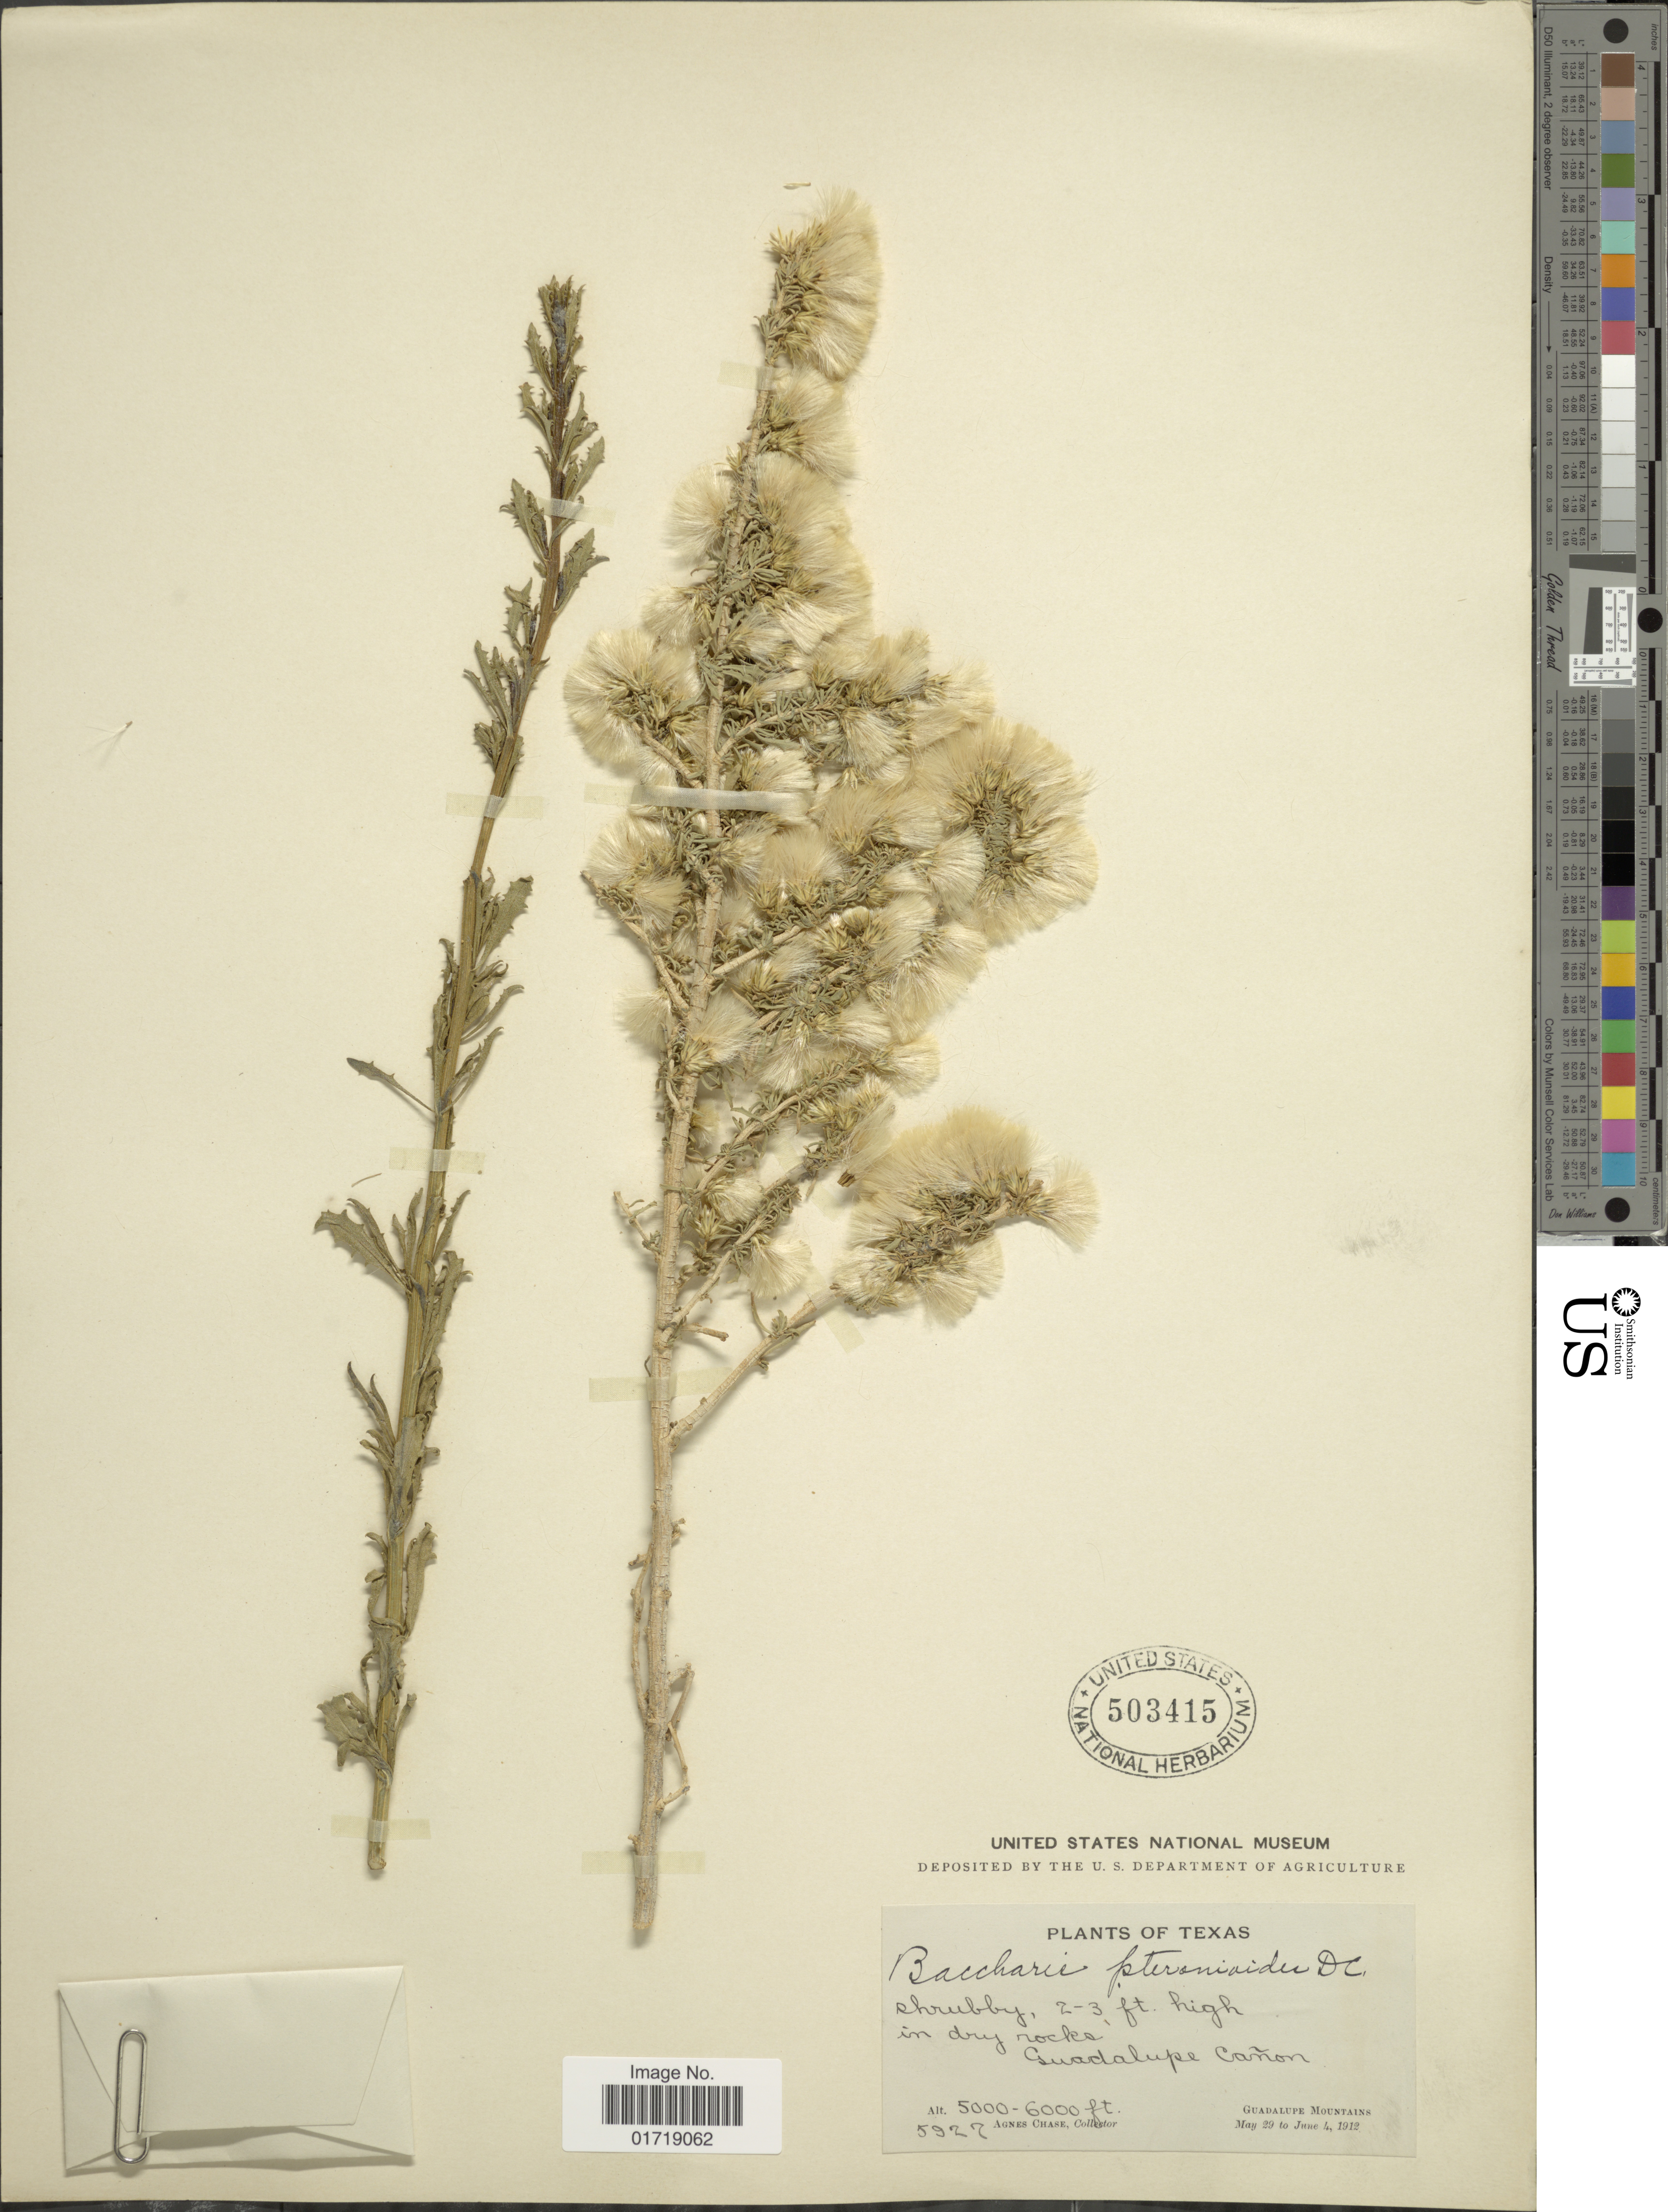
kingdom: Plantae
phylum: Tracheophyta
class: Magnoliopsida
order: Asterales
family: Asteraceae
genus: Baccharis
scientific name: Baccharis pteronioides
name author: DC.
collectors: A. Chase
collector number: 5927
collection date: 1912-05-29/1912-06-04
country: United States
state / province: Texas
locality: Guadalupe Cañon, Guadalupe Mountains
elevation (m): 1524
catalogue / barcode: US 503415